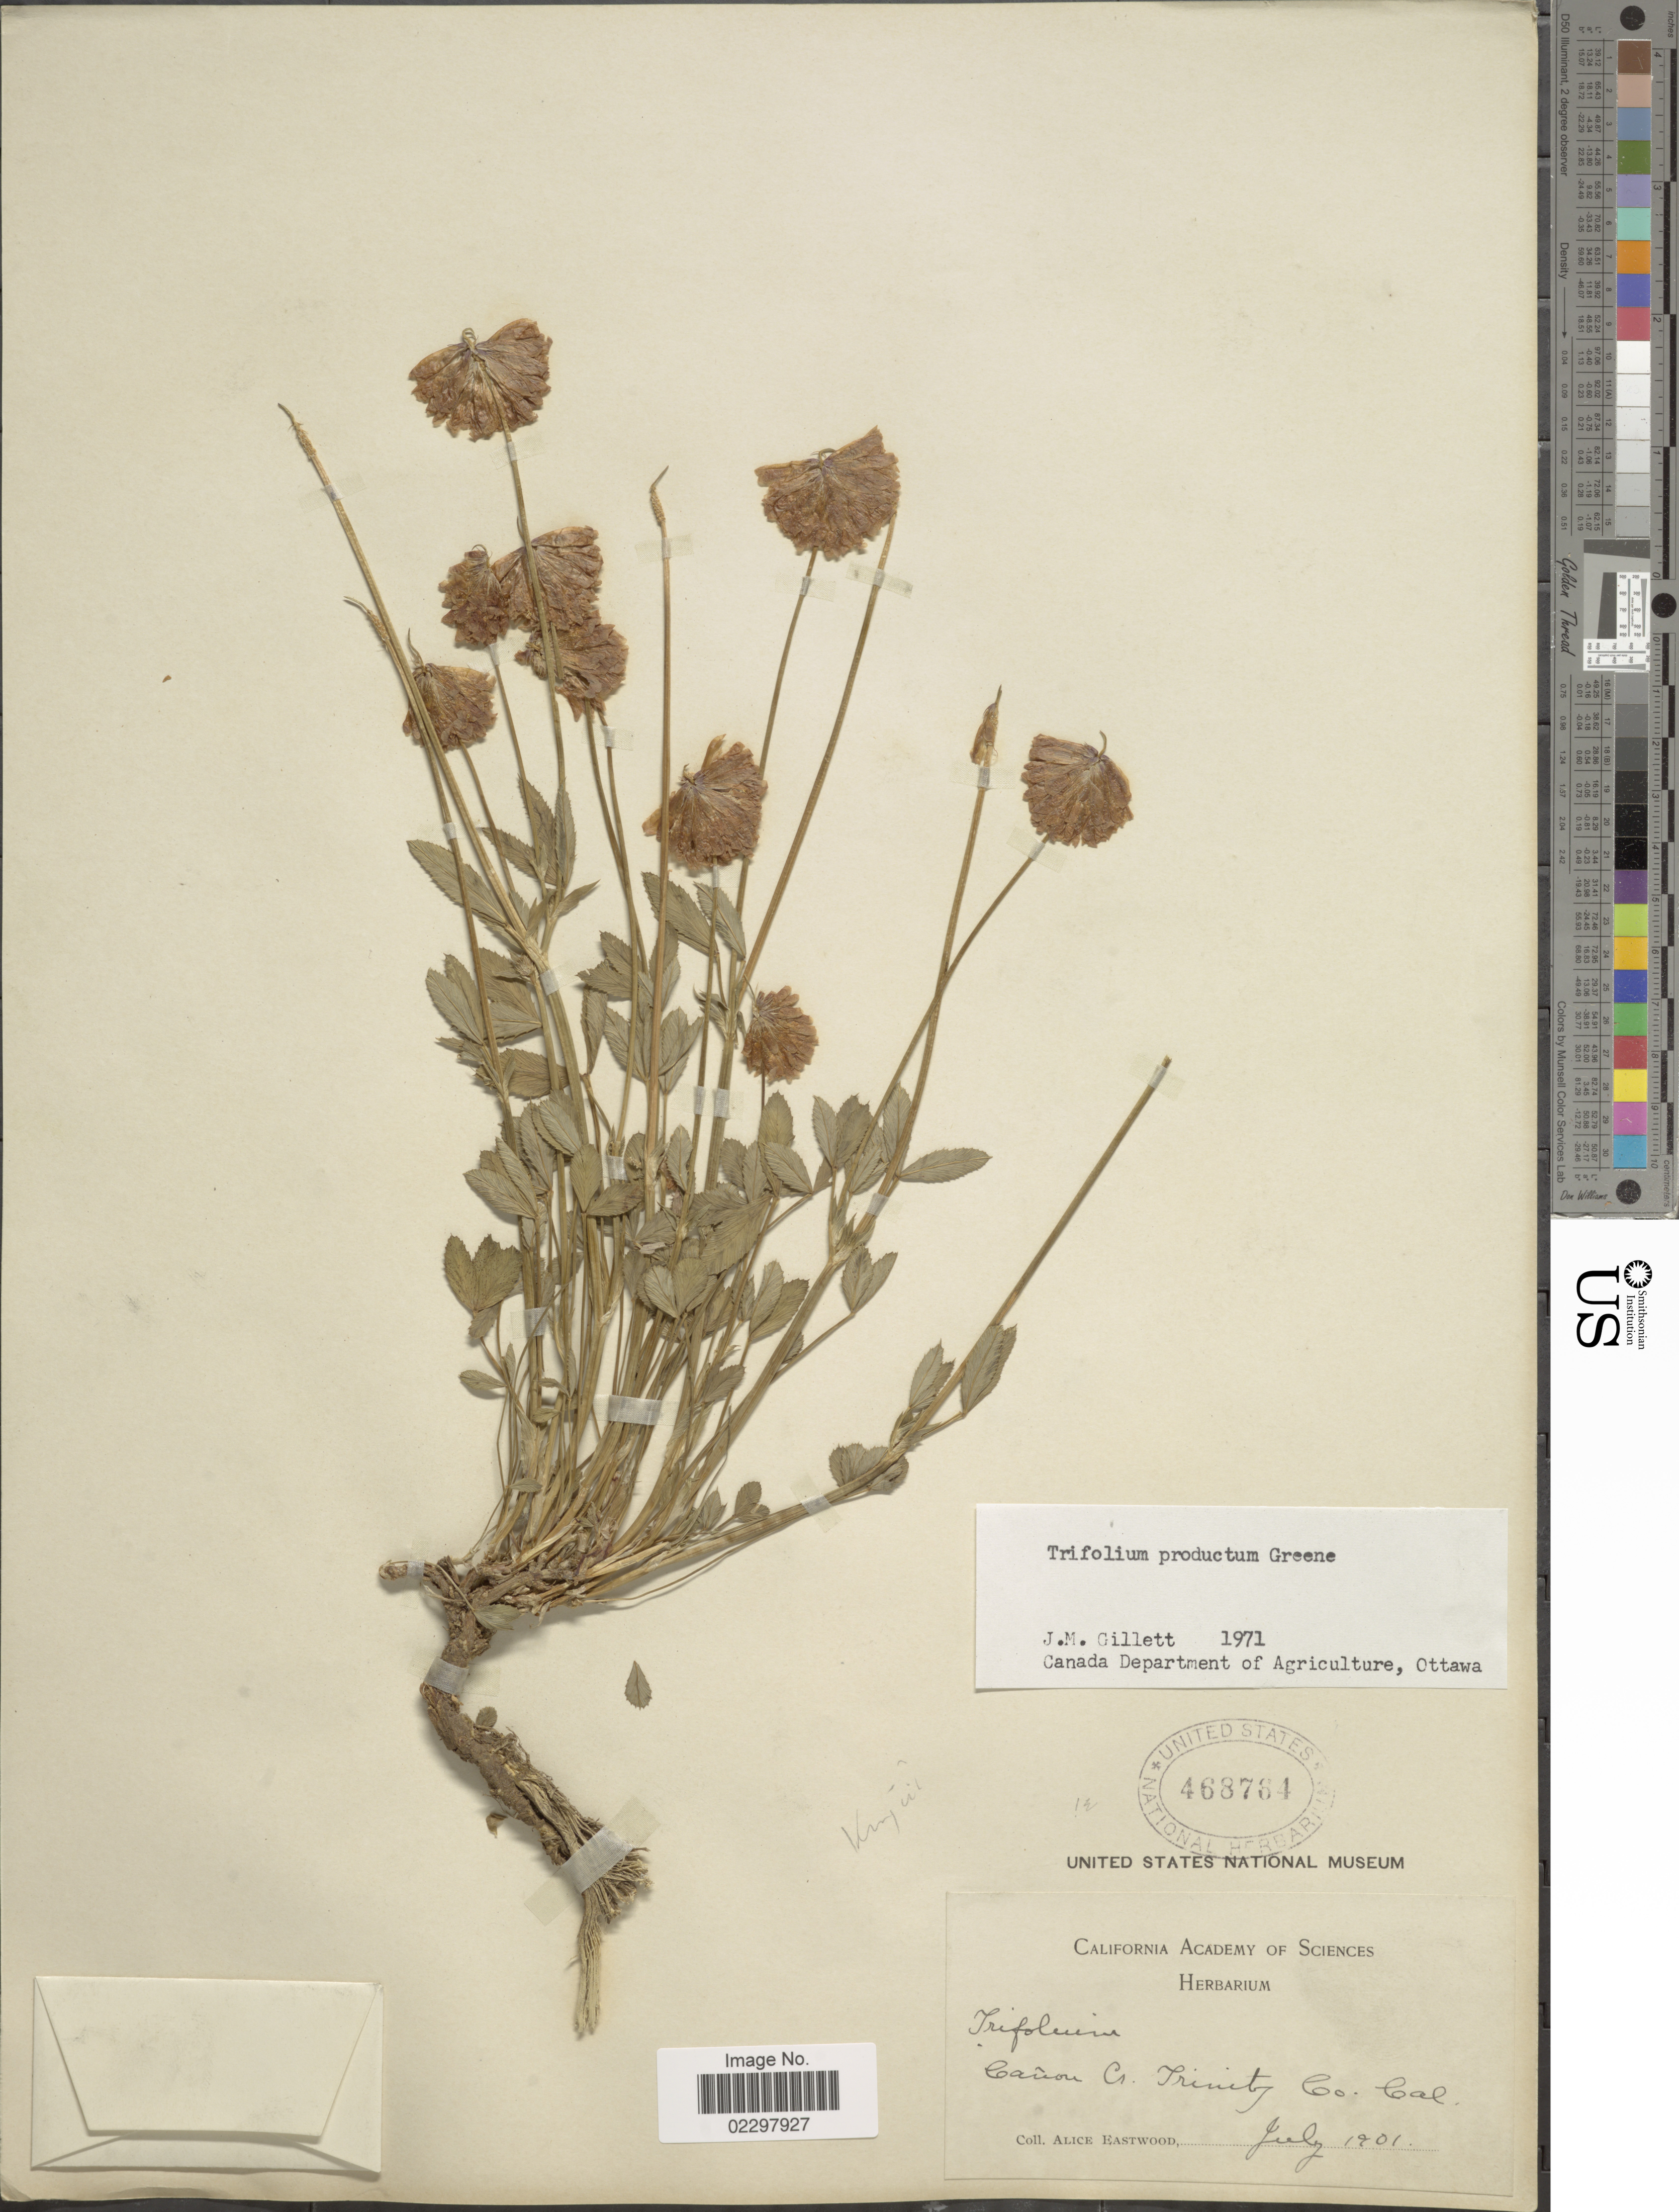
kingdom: Plantae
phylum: Tracheophyta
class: Magnoliopsida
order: Fabales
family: Fabaceae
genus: Trifolium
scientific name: Trifolium productum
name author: Greene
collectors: A. Eastwood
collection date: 1901-07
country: United States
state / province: California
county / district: Trinity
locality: Canon Cr. Trinity Co.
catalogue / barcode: US 468764